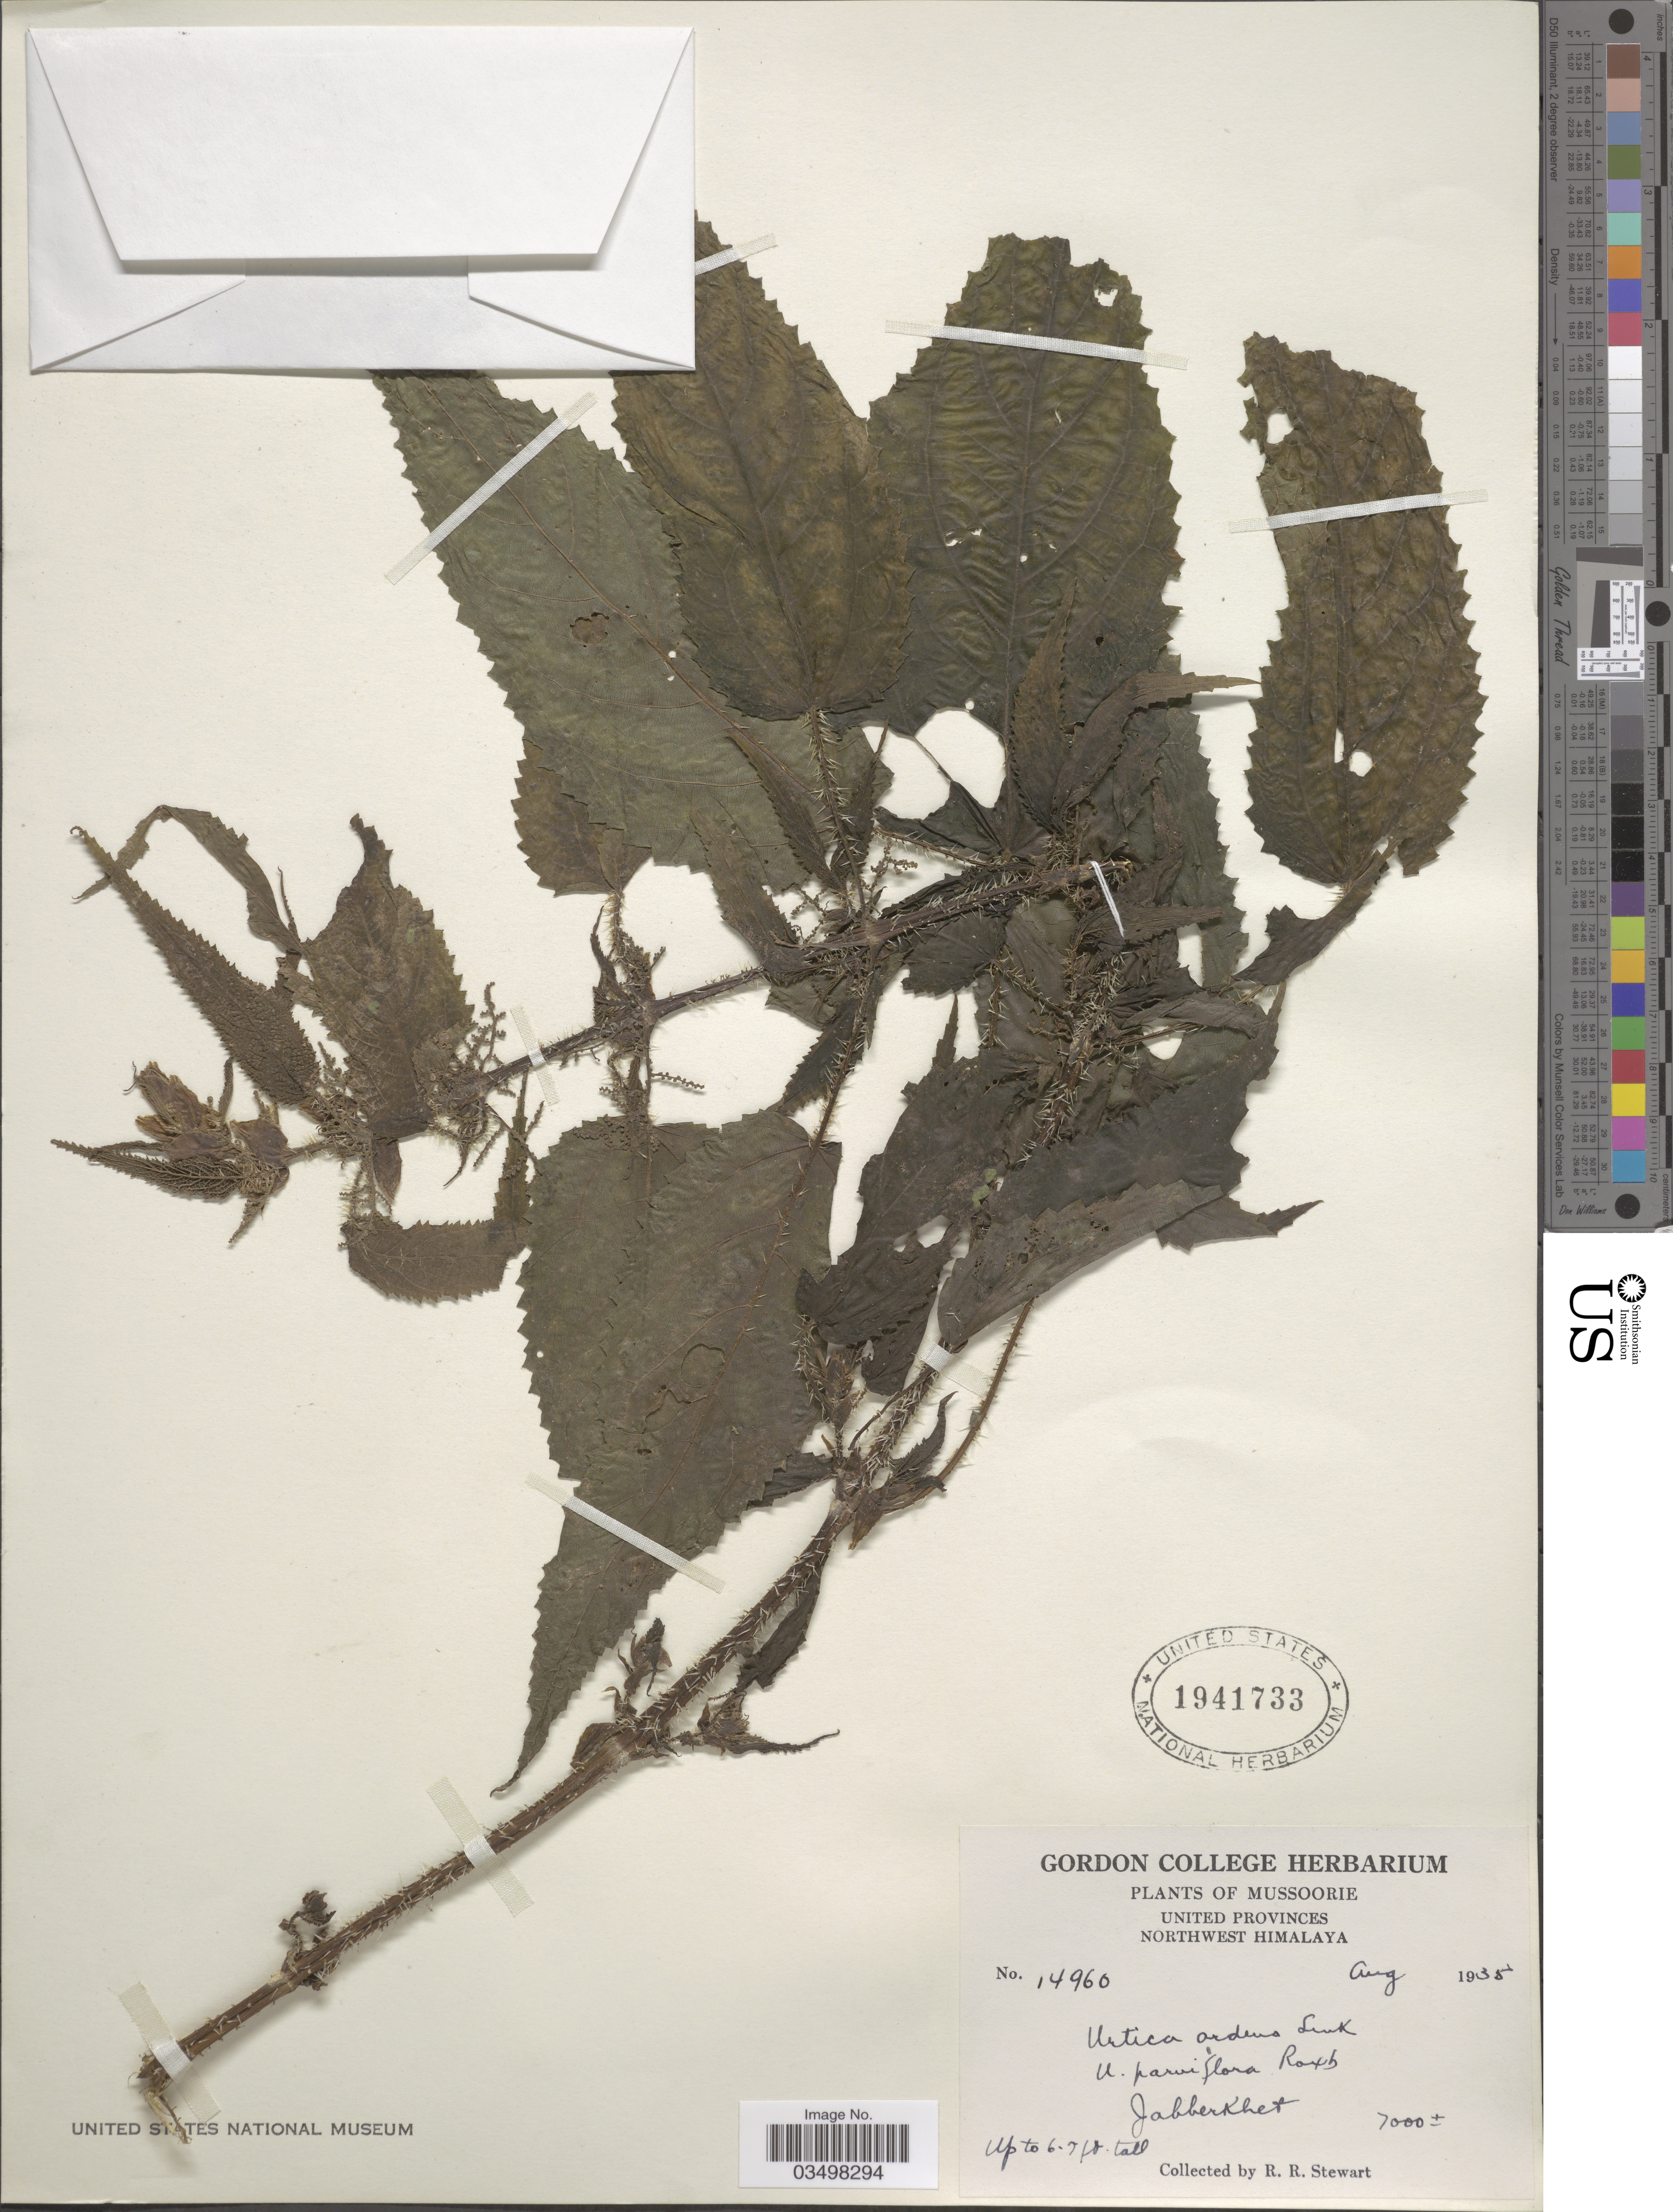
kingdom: Plantae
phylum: Tracheophyta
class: Magnoliopsida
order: Rosales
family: Urticaceae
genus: Urtica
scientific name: Urtica ardens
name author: Link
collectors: R. Stewart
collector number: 14960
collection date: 1935-08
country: India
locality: Mussoorie. United Provinces. Northwest Himalaya. Jabberkhet.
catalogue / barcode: US 1941733